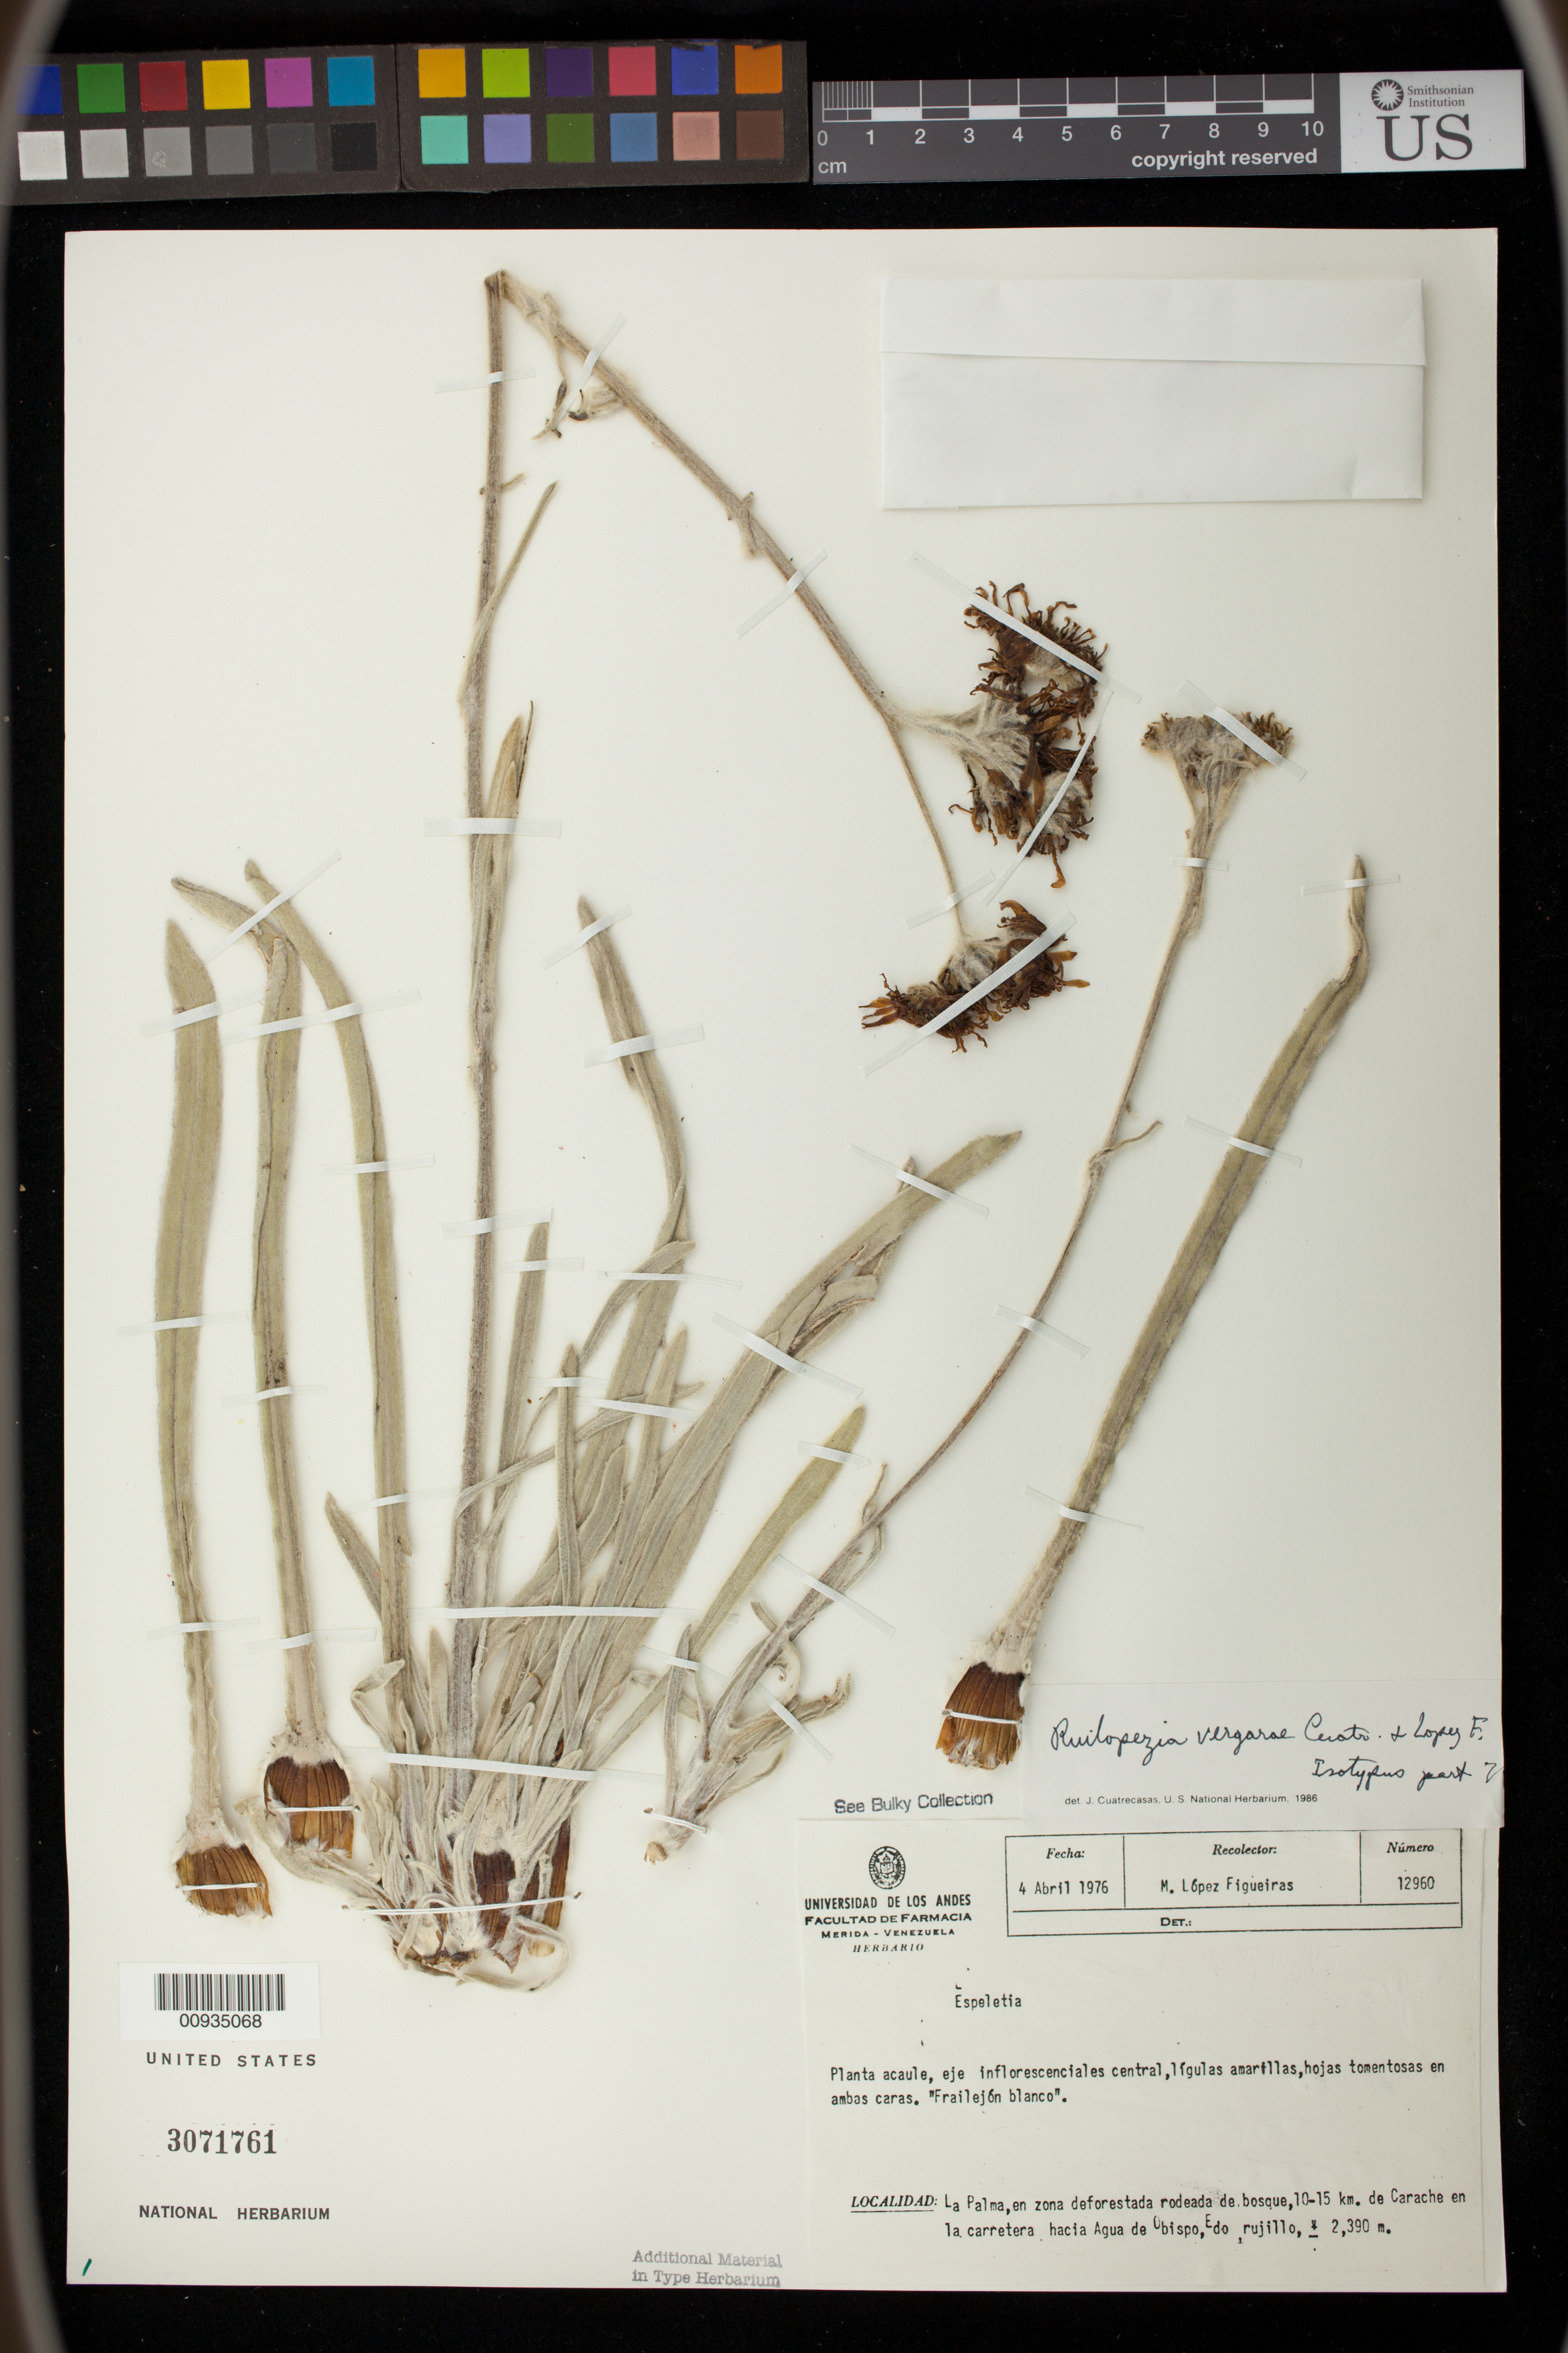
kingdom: Plantae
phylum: Tracheophyta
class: Magnoliopsida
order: Asterales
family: Asteraceae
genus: Ruilopezia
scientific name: Ruilopezia vergarae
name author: Cuatrec. & López Fig.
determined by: Cuatrecasas, J.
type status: Isotype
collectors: M. López Figueiras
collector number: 12960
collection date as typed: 04 Apr 1976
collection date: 1976-04-04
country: Venezuela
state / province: Trujillo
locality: La Palma, 10-15 km de Carache en La Carretera Hacia Agua de Opispo.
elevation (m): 2930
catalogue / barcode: US 3071761